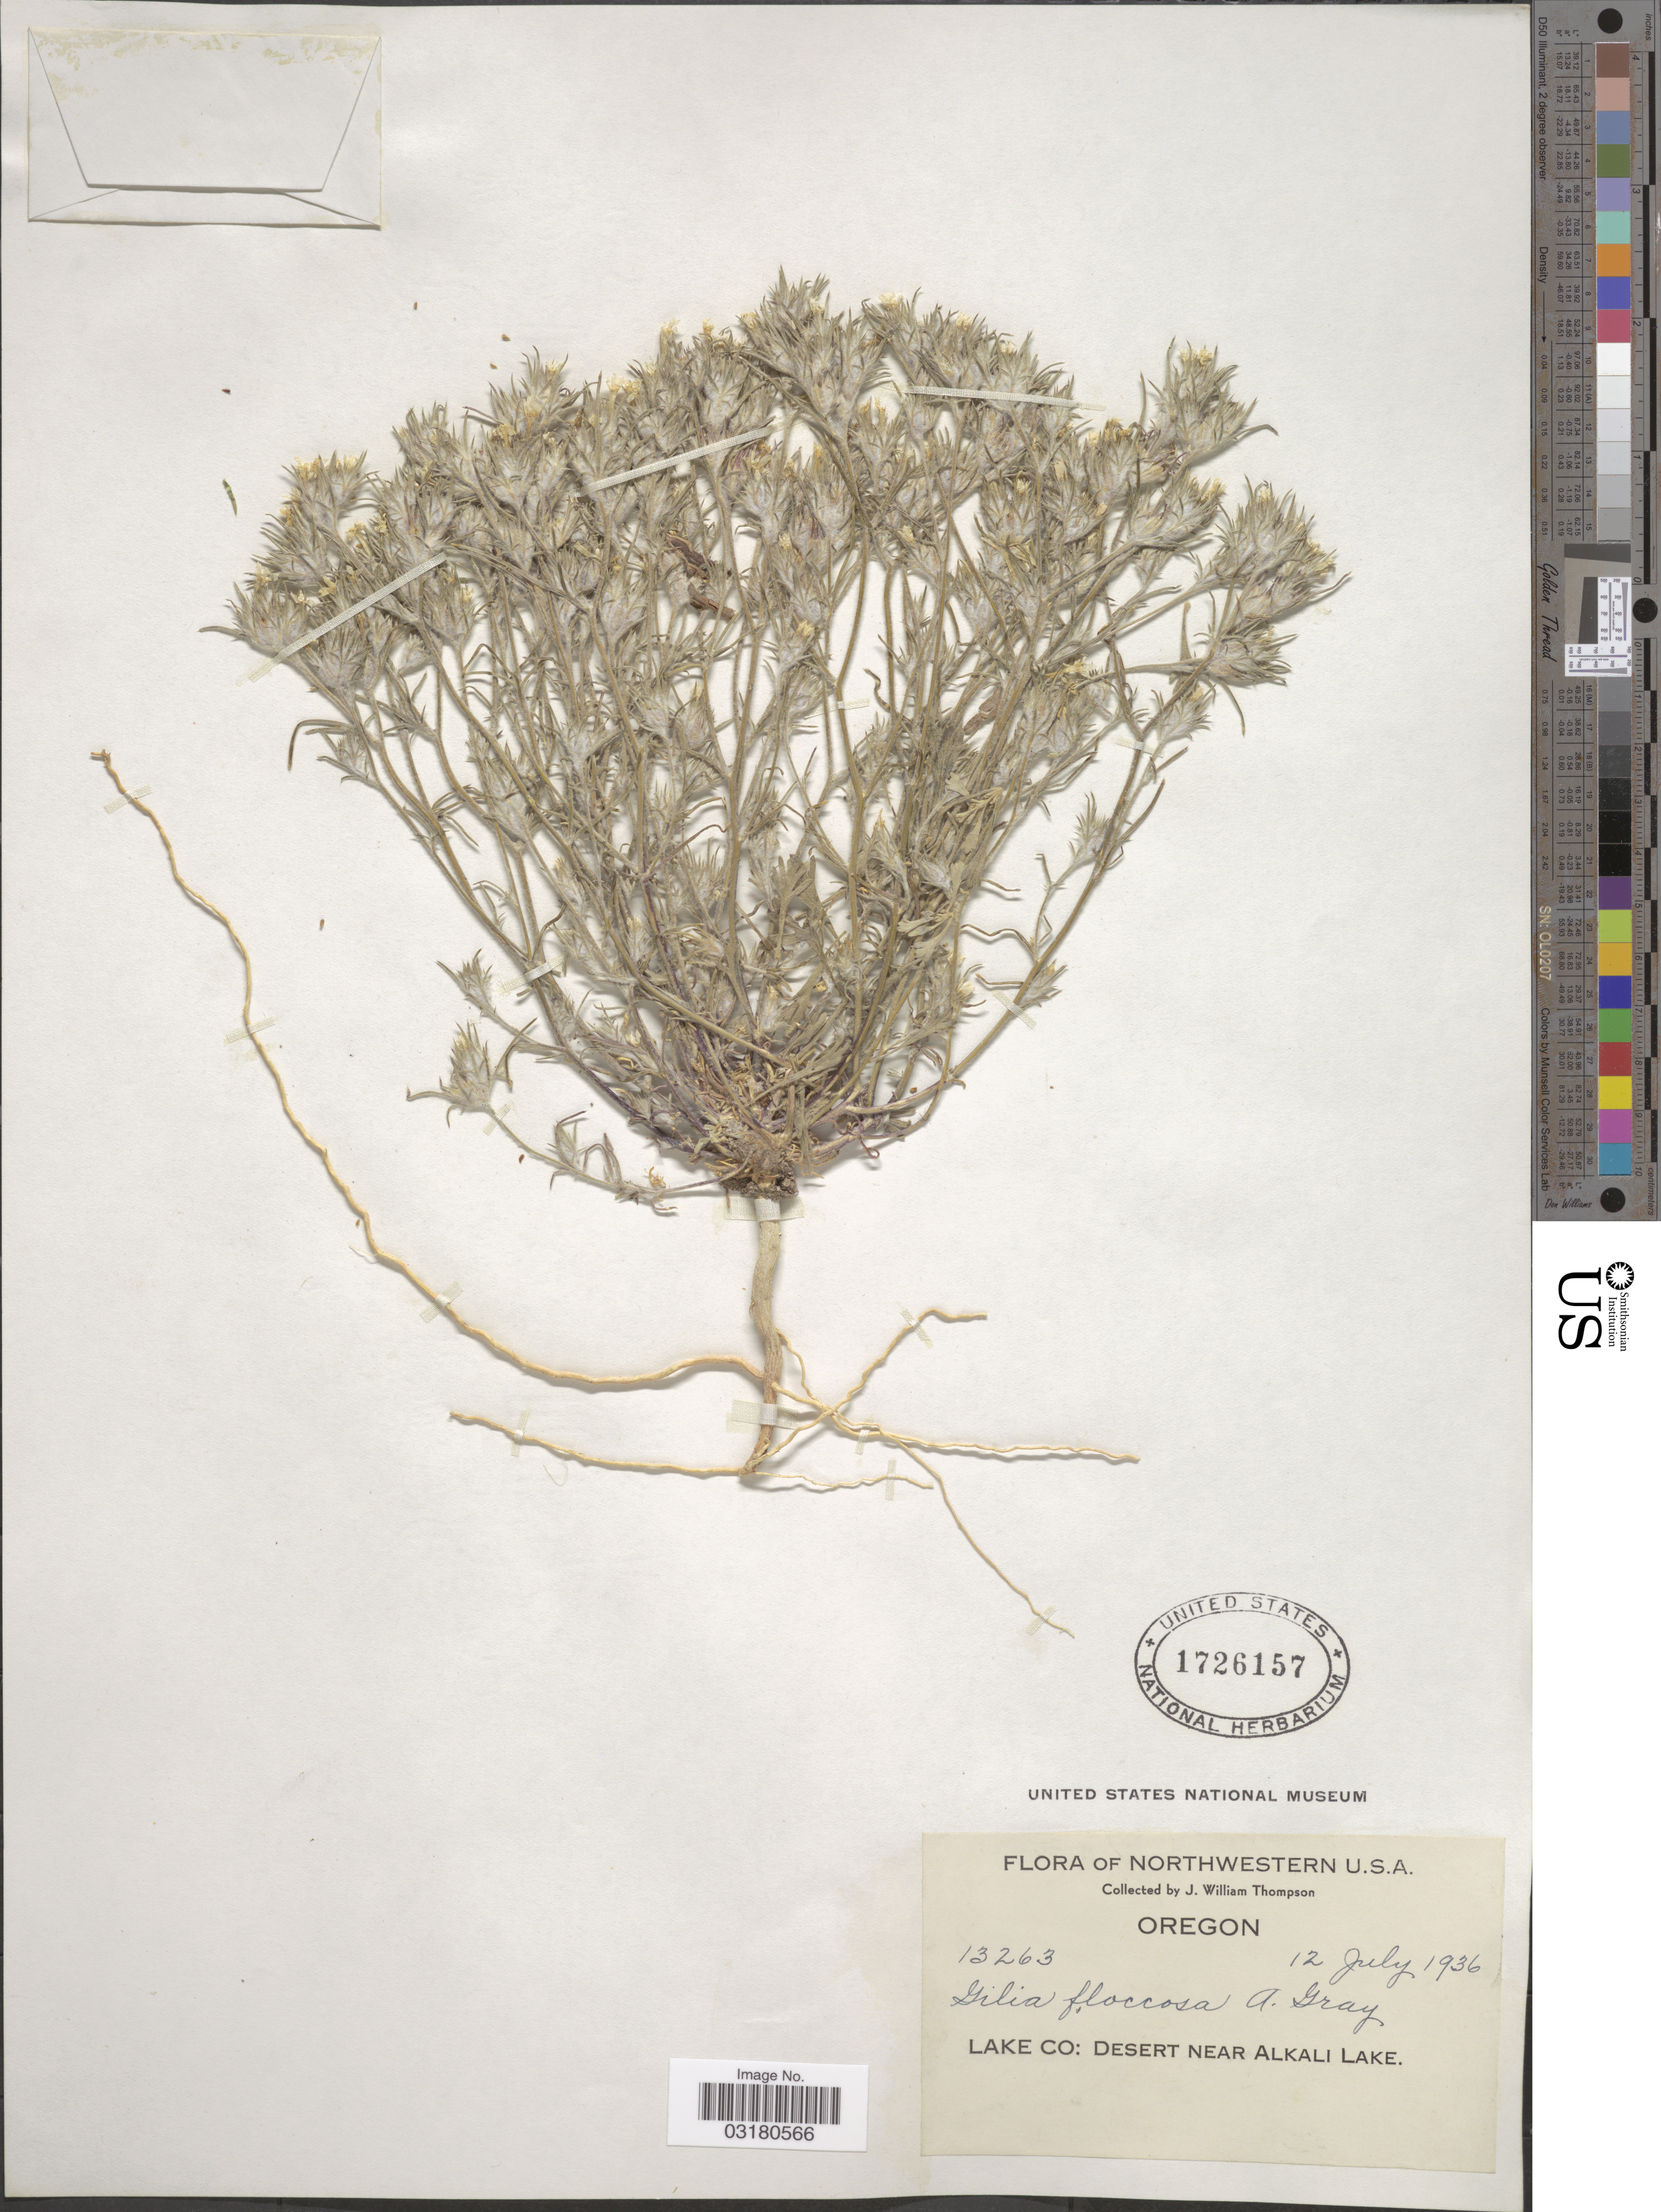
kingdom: Plantae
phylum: Tracheophyta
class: Magnoliopsida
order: Ericales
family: Polemoniaceae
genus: Eriastrum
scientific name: Eriastrum wilcoxii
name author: (A. Nelson) H. Mason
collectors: J. W. Thompson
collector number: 13263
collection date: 1936-07-12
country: United States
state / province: Oregon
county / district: Lake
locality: Northwestern U.S.A. Lake Co: Desert near Alkali Lake.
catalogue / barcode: US 1726157